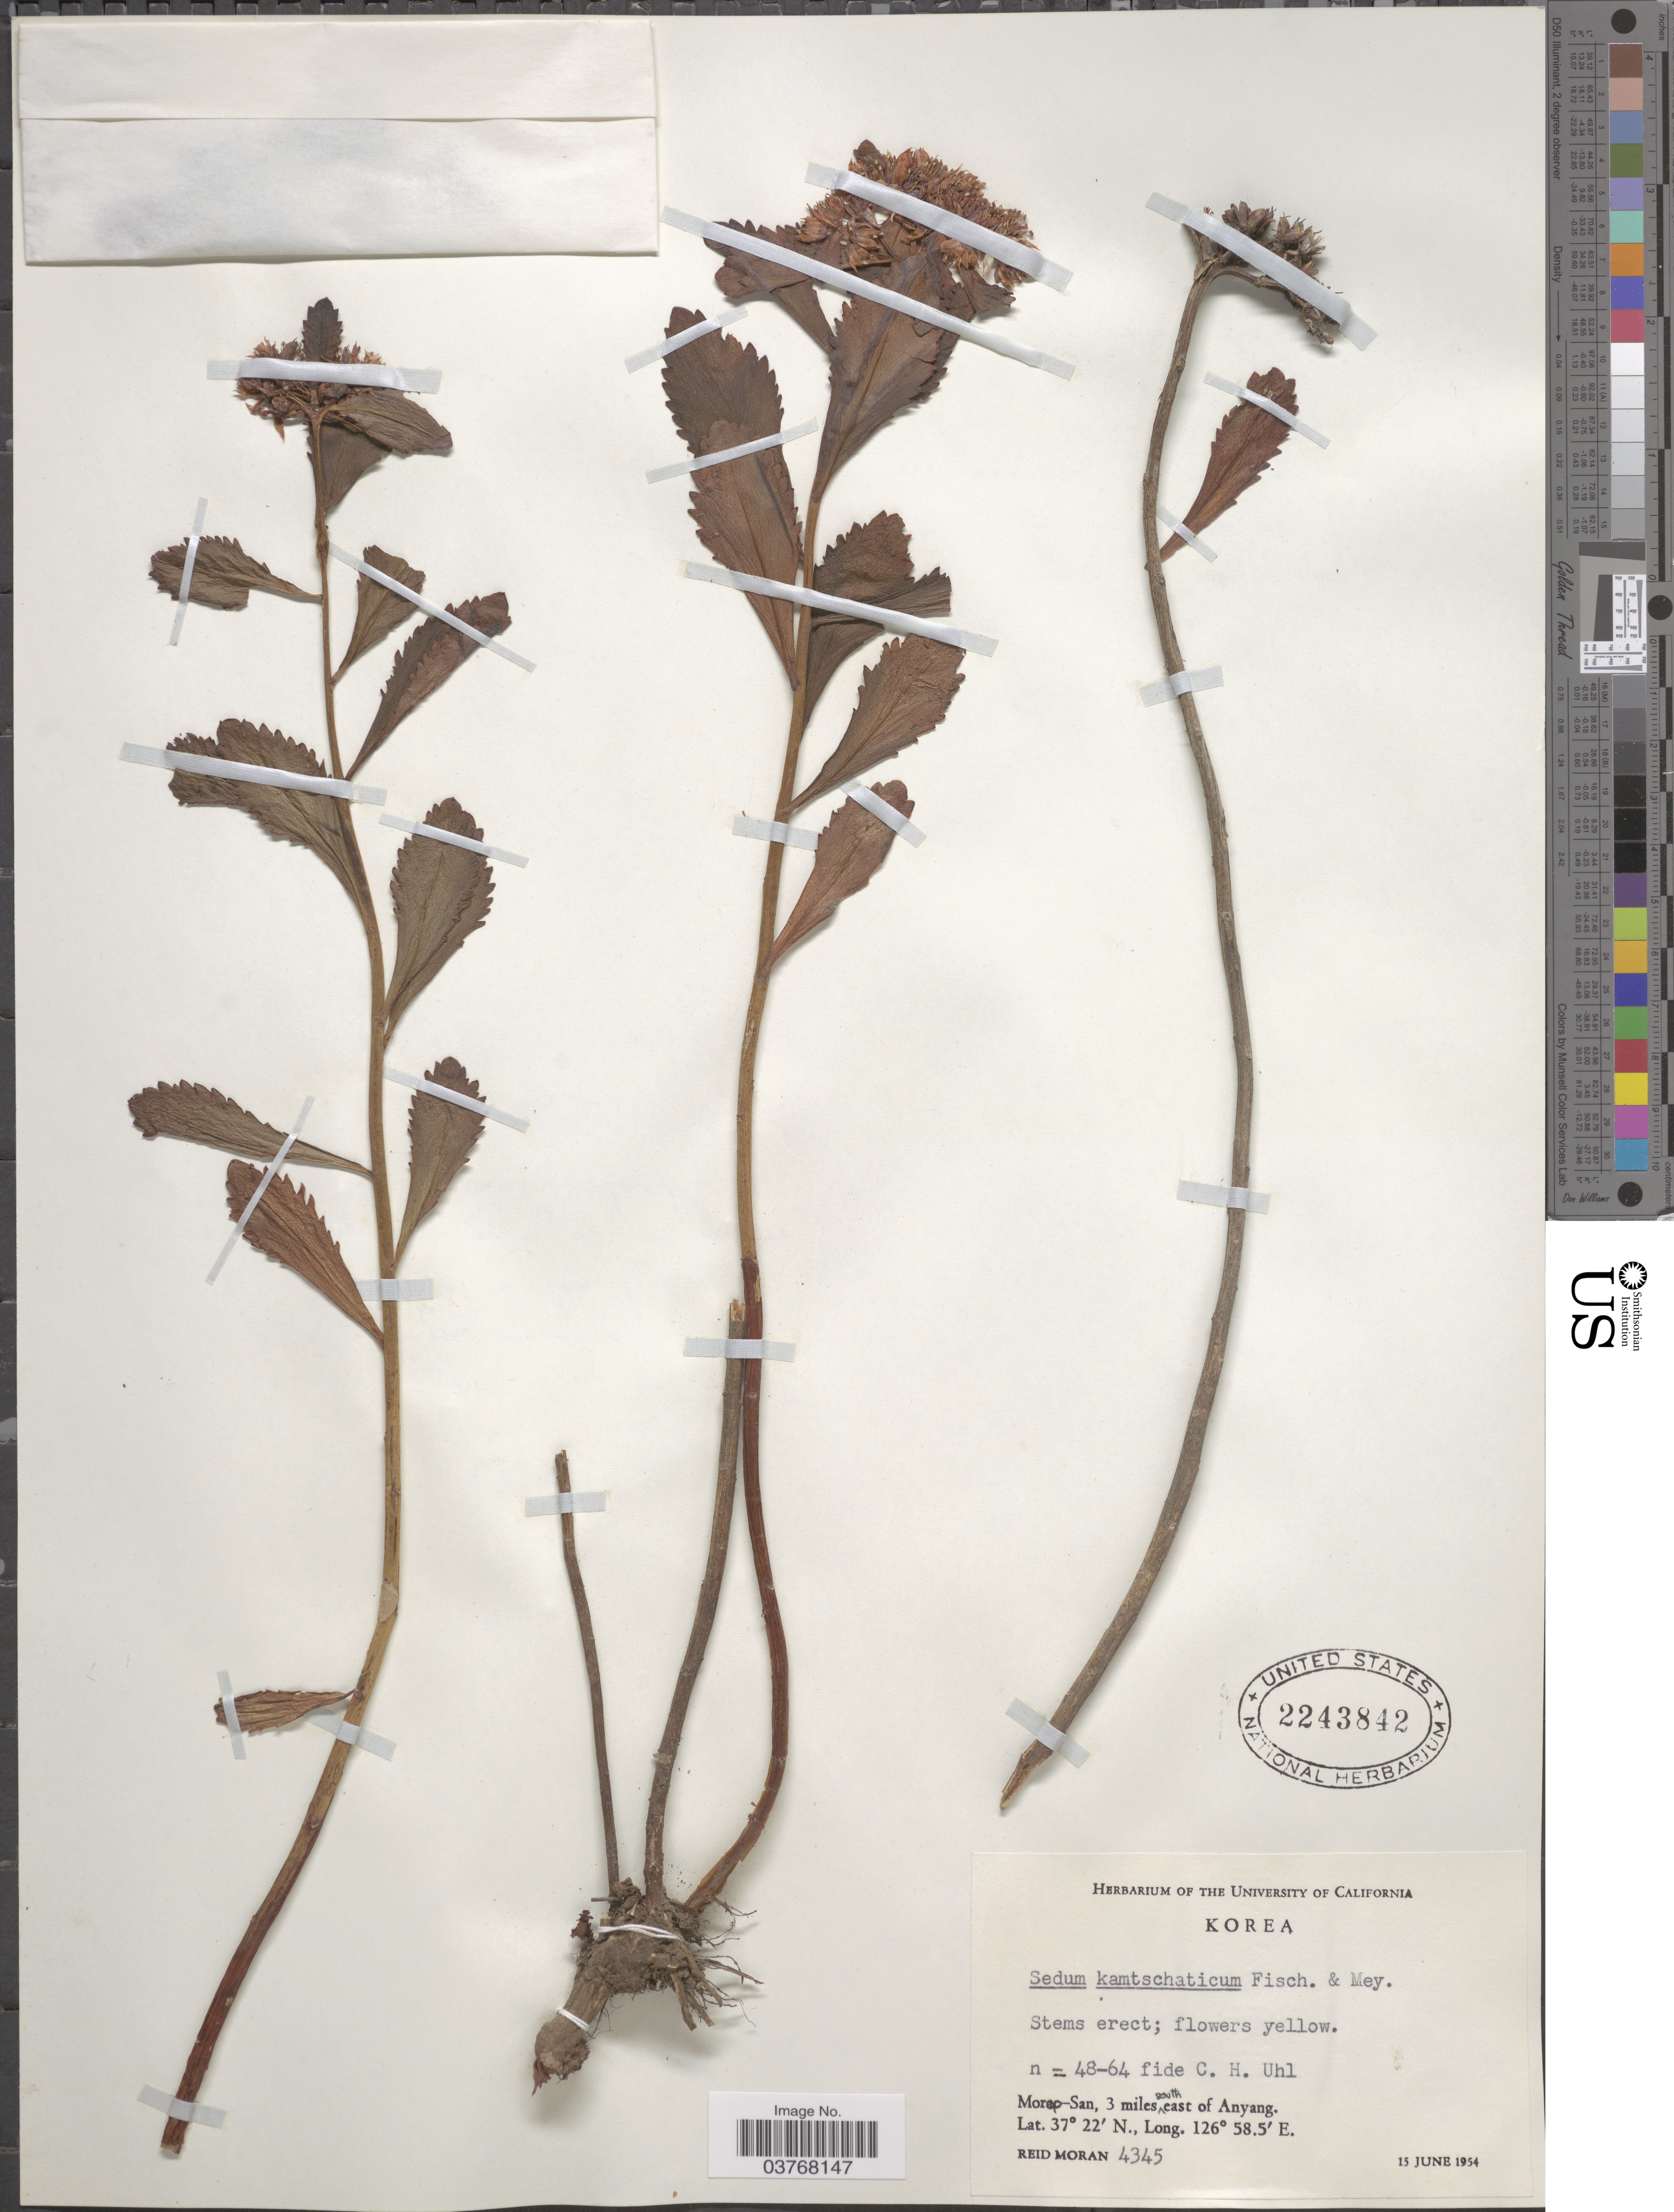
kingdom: Plantae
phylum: Tracheophyta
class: Magnoliopsida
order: Saxifragales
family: Crassulaceae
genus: Sedum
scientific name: Sedum kamtschaticum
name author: Fisch. & C.A. Mey.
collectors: R. V. Moran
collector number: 4345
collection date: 1954-06-15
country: South Korea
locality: Morak Mountain, 3 miles southeast of Anyang.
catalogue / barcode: US 2243842